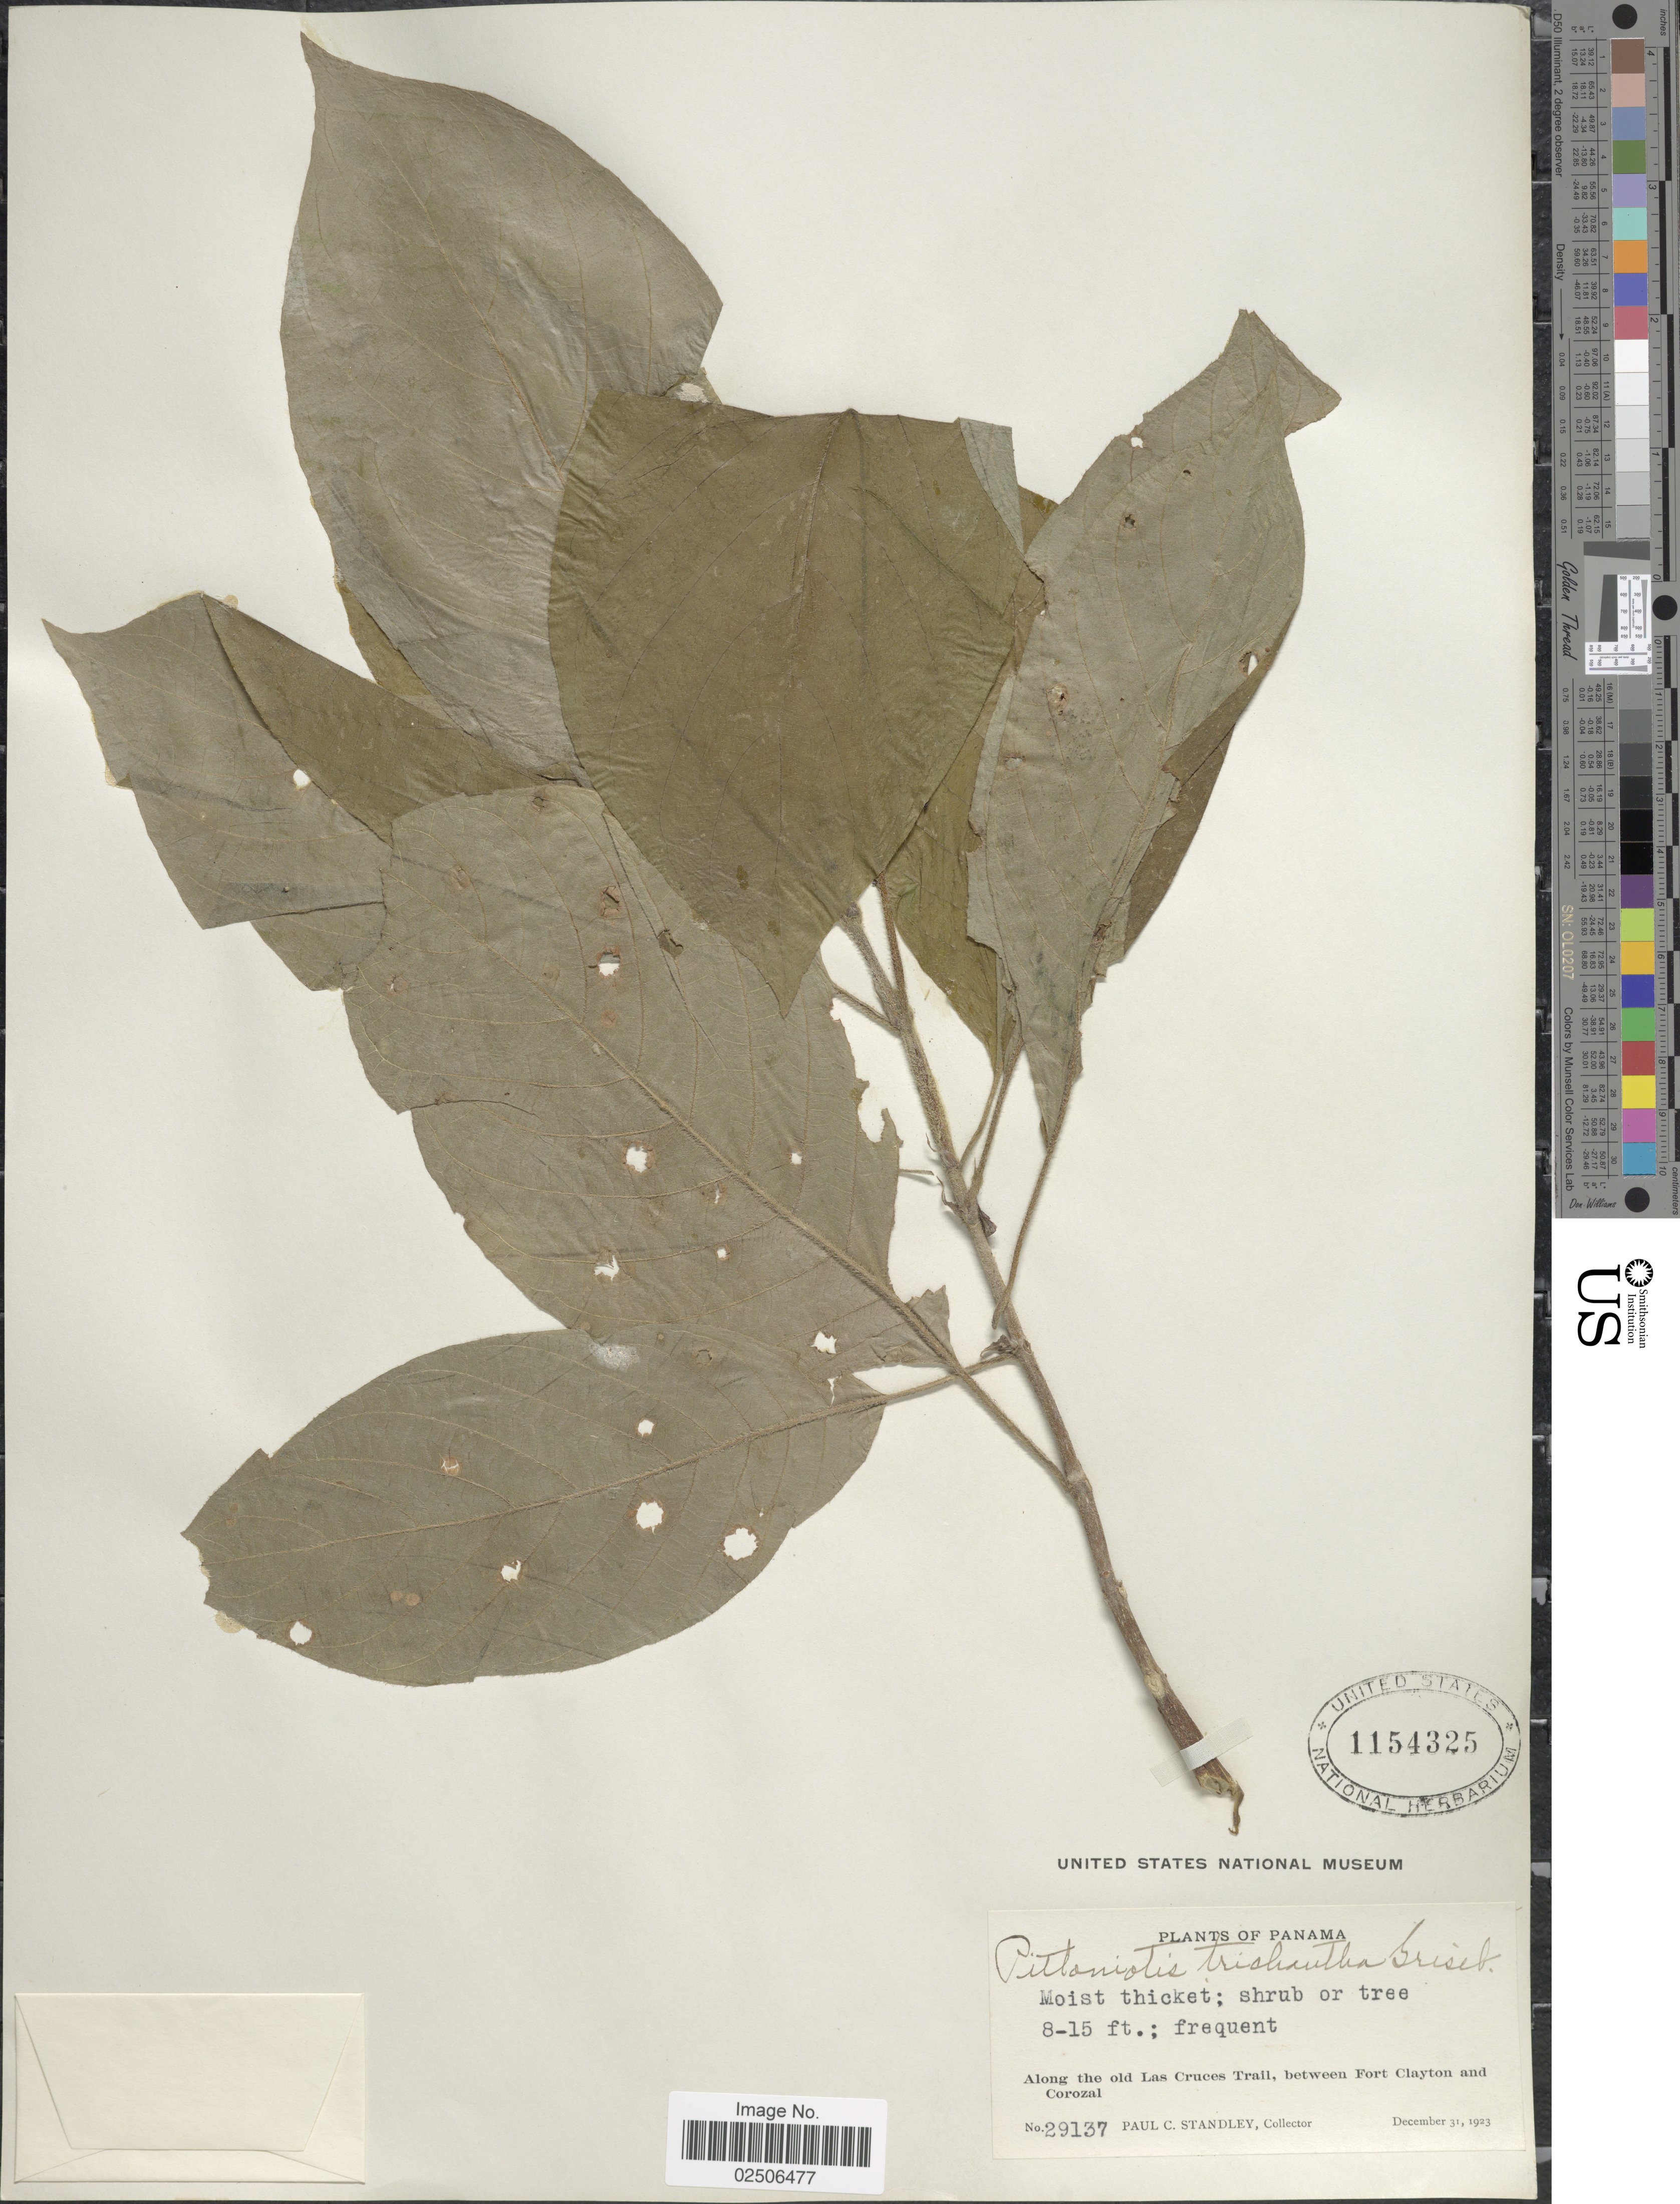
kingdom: Plantae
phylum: Tracheophyta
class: Magnoliopsida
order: Gentianales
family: Rubiaceae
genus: Pittoniotis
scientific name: Pittoniotis trichantha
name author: Griseb.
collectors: P. C. Standley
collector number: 29137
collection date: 1923-12-31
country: Panama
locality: Along the old Las Cruces Trail, between Fort Clayton and Corozal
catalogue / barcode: US 1154325